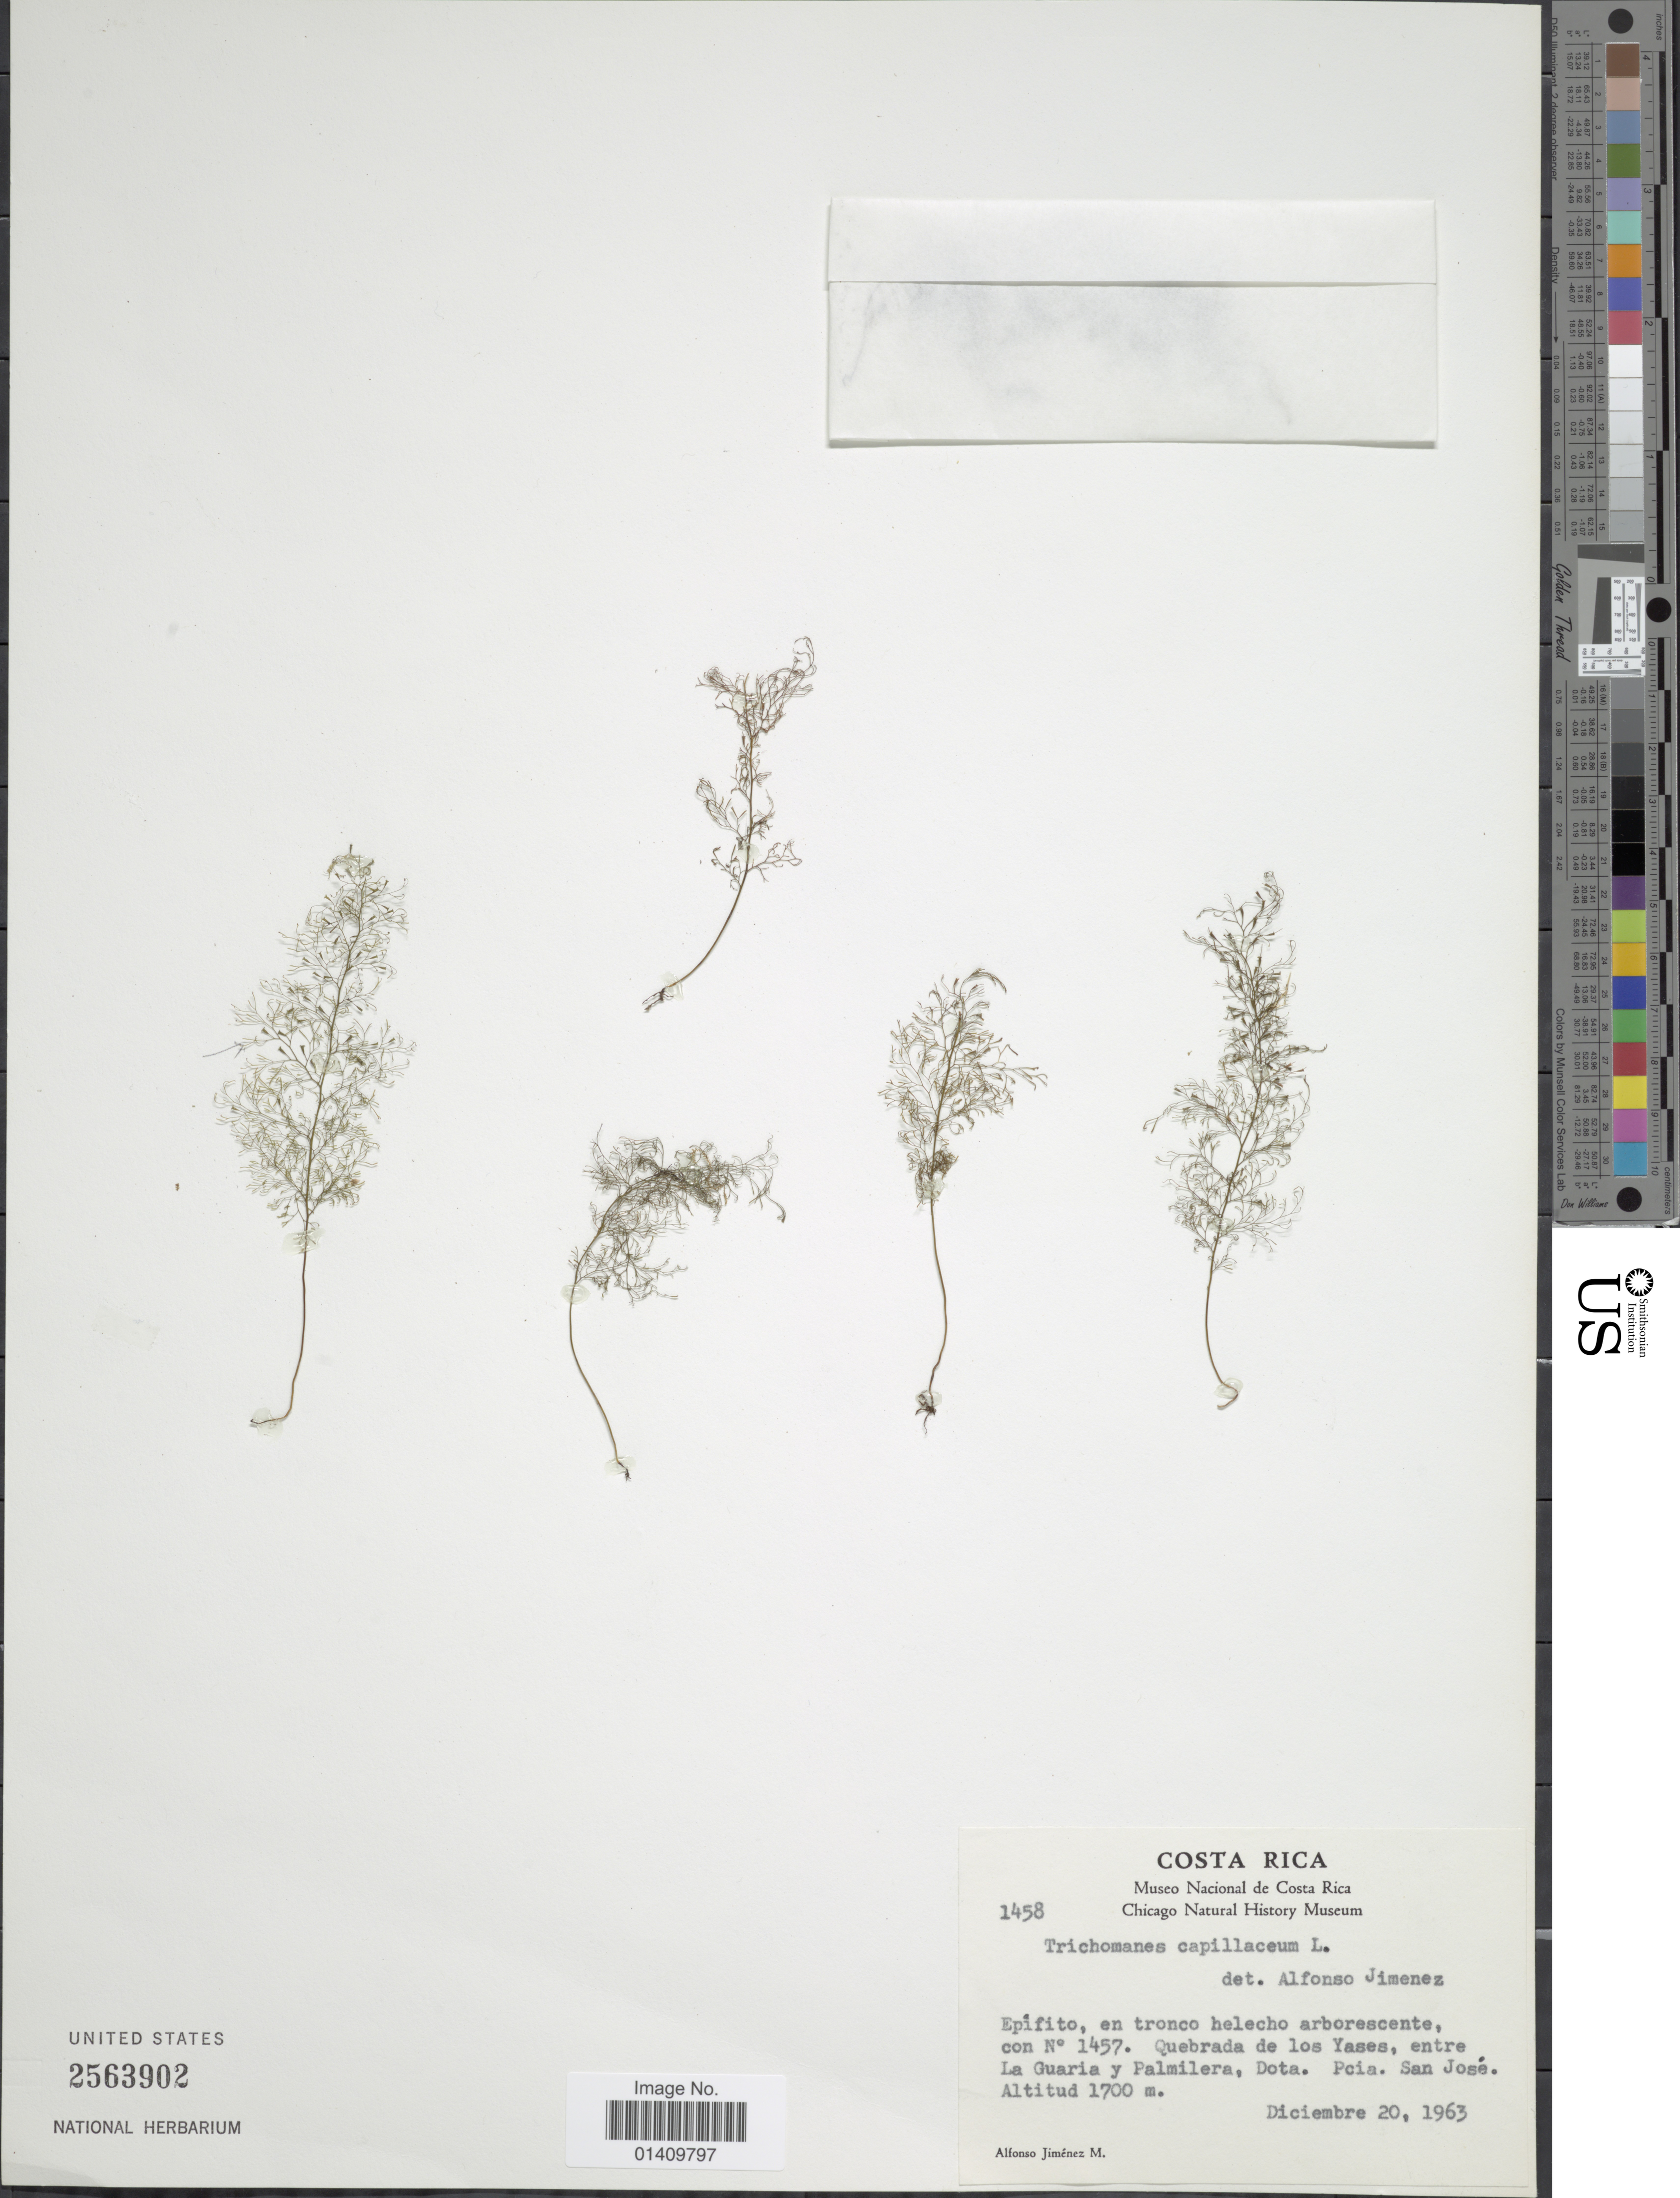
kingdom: Plantae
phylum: Tracheophyta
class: Polypodiopsida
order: Hymenophyllales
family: Hymenophyllaceae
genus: Polyphlebium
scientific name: Polyphlebium angustatum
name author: (Carmich.) Ebihara & Dubuisson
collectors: A. Jiménez M.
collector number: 1458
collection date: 1963-12-20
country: Costa Rica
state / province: San José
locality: Quebrada de los Yases entre La Guaria y Palmilera, Dota. Pcia San Jose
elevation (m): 1700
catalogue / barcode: US 2563902